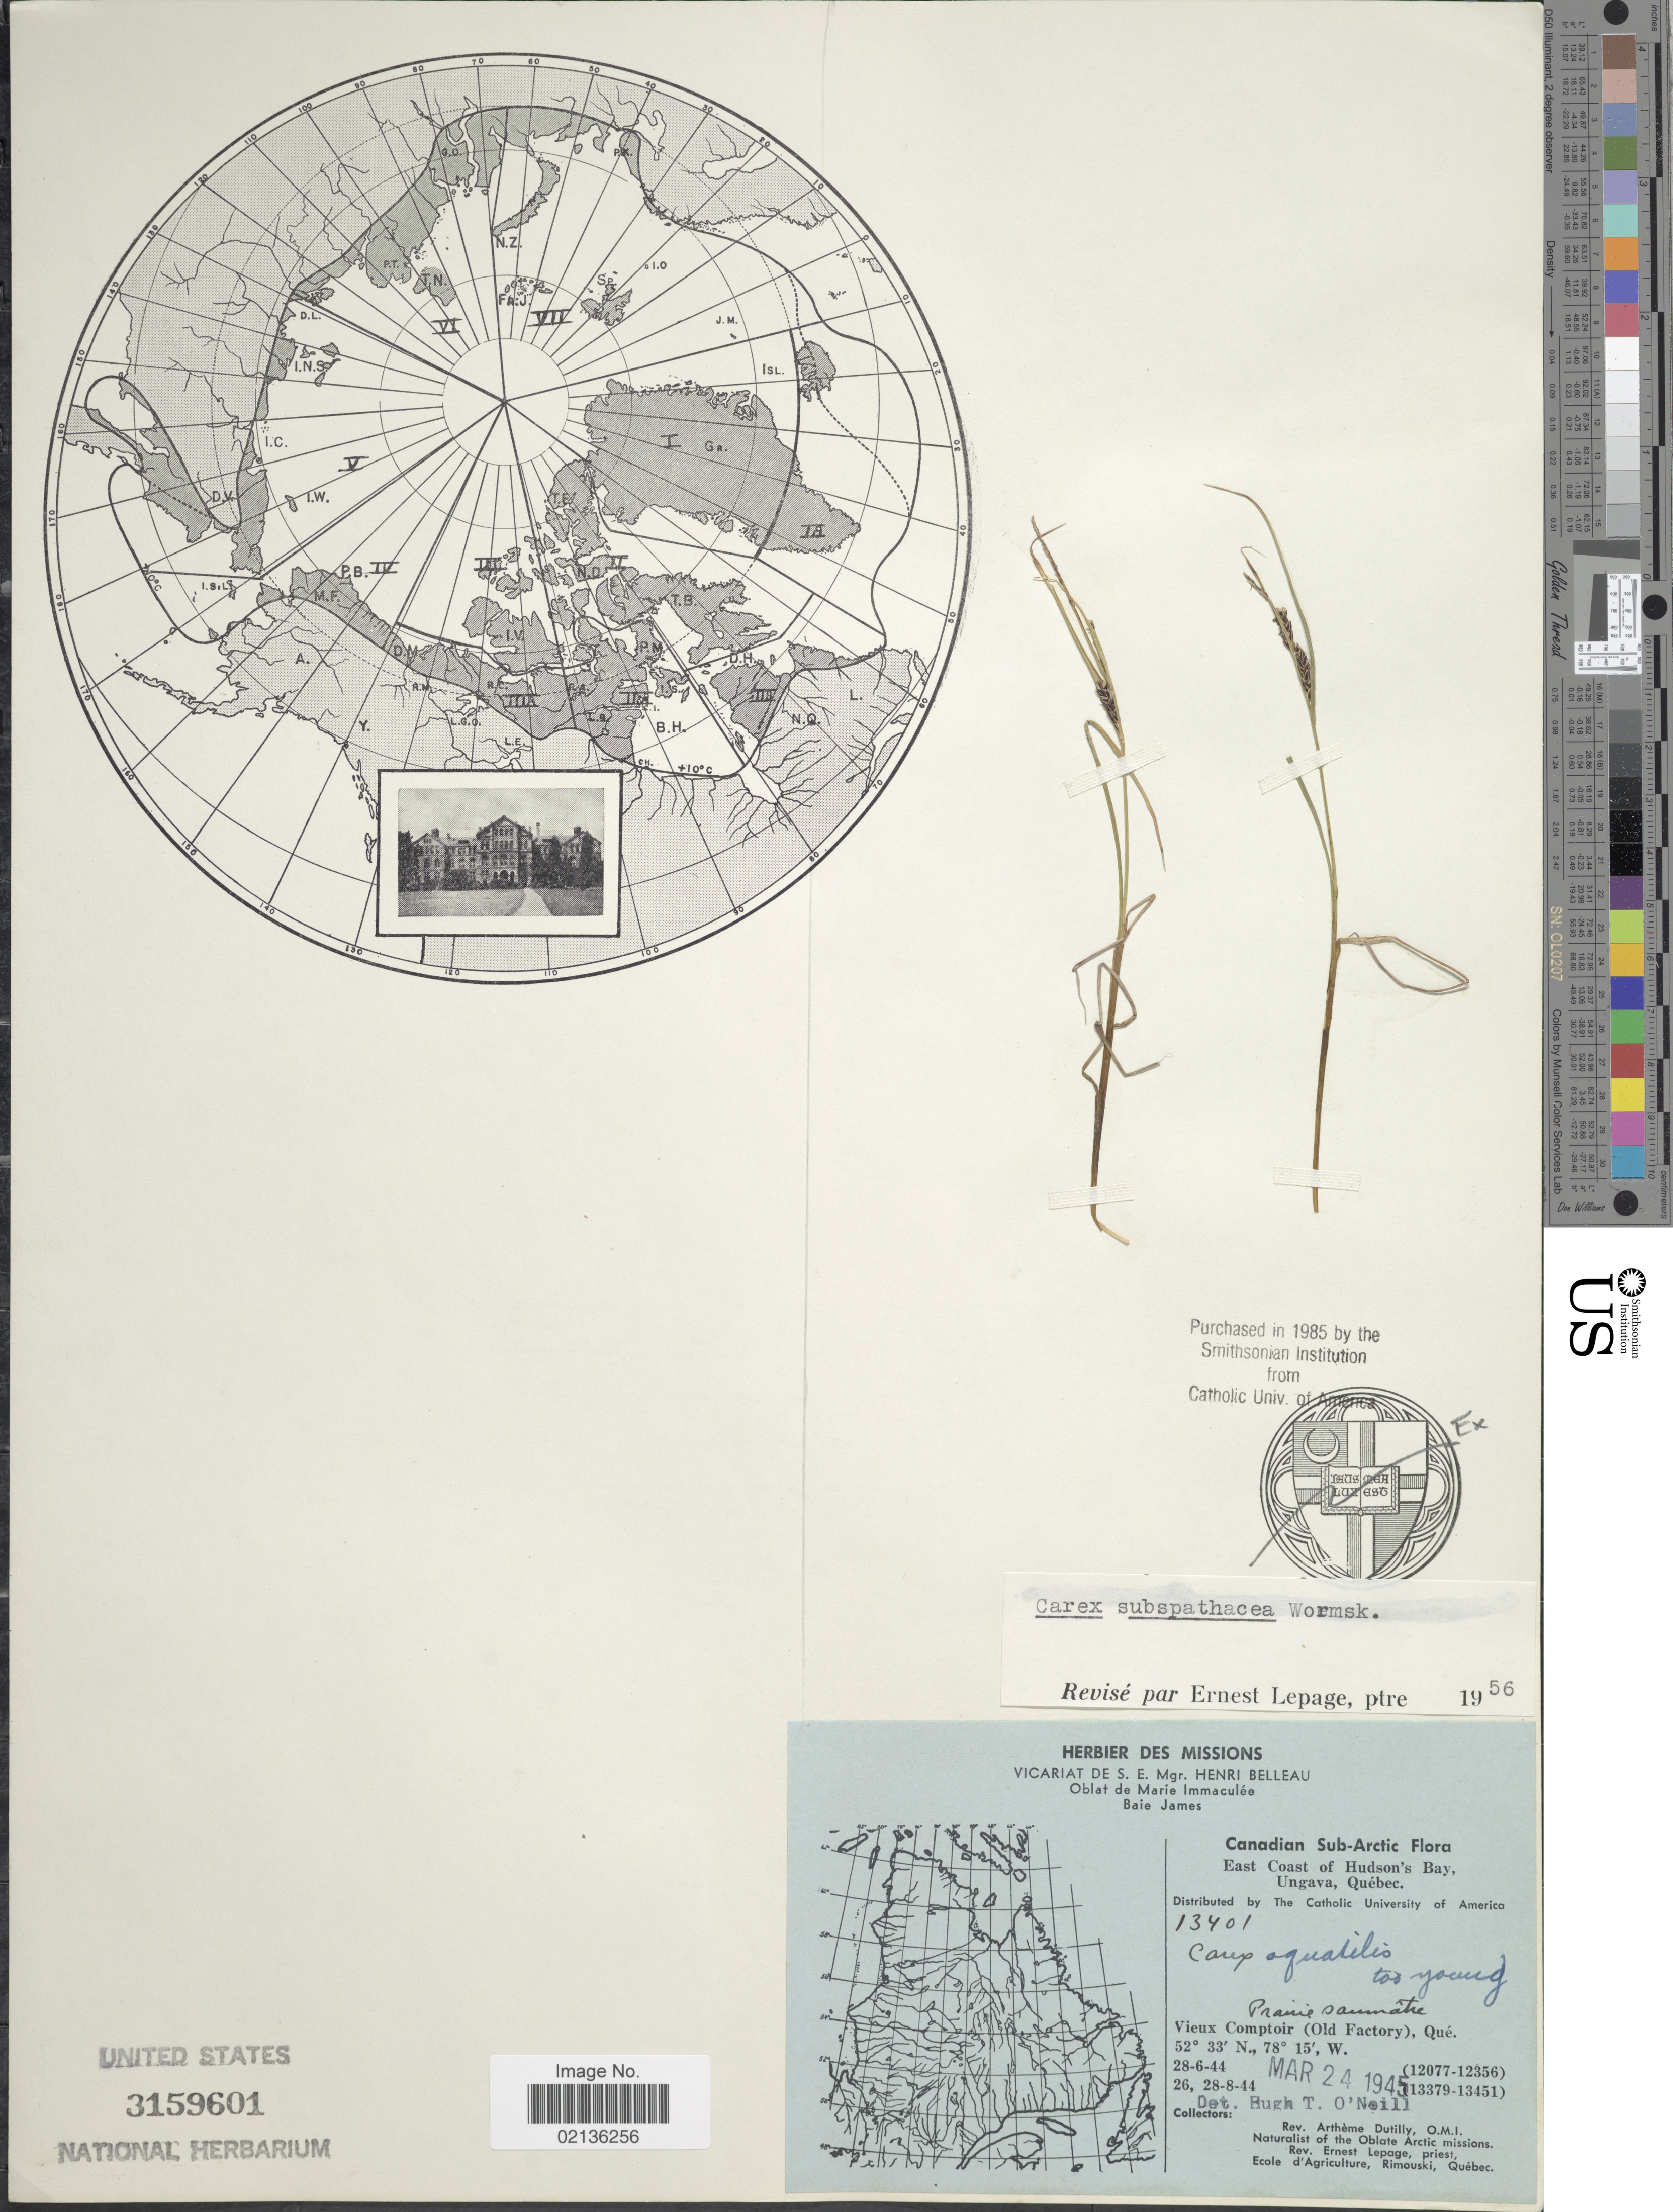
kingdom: Plantae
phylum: Tracheophyta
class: Liliopsida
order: Poales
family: Cyperaceae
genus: Carex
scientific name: Carex subspathacea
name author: Wormsk. ex Hornem.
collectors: A. Dutilly & E. Lepage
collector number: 13401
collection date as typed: Transcribed d/m/y: 28/6/44 to 28/8/44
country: Canada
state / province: Quebec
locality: Canadian Sub-Arctic, East Coast of Hudson's Bay, Ungava, Vieux Comptoir (Old Factory), Que.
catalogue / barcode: US 3159601